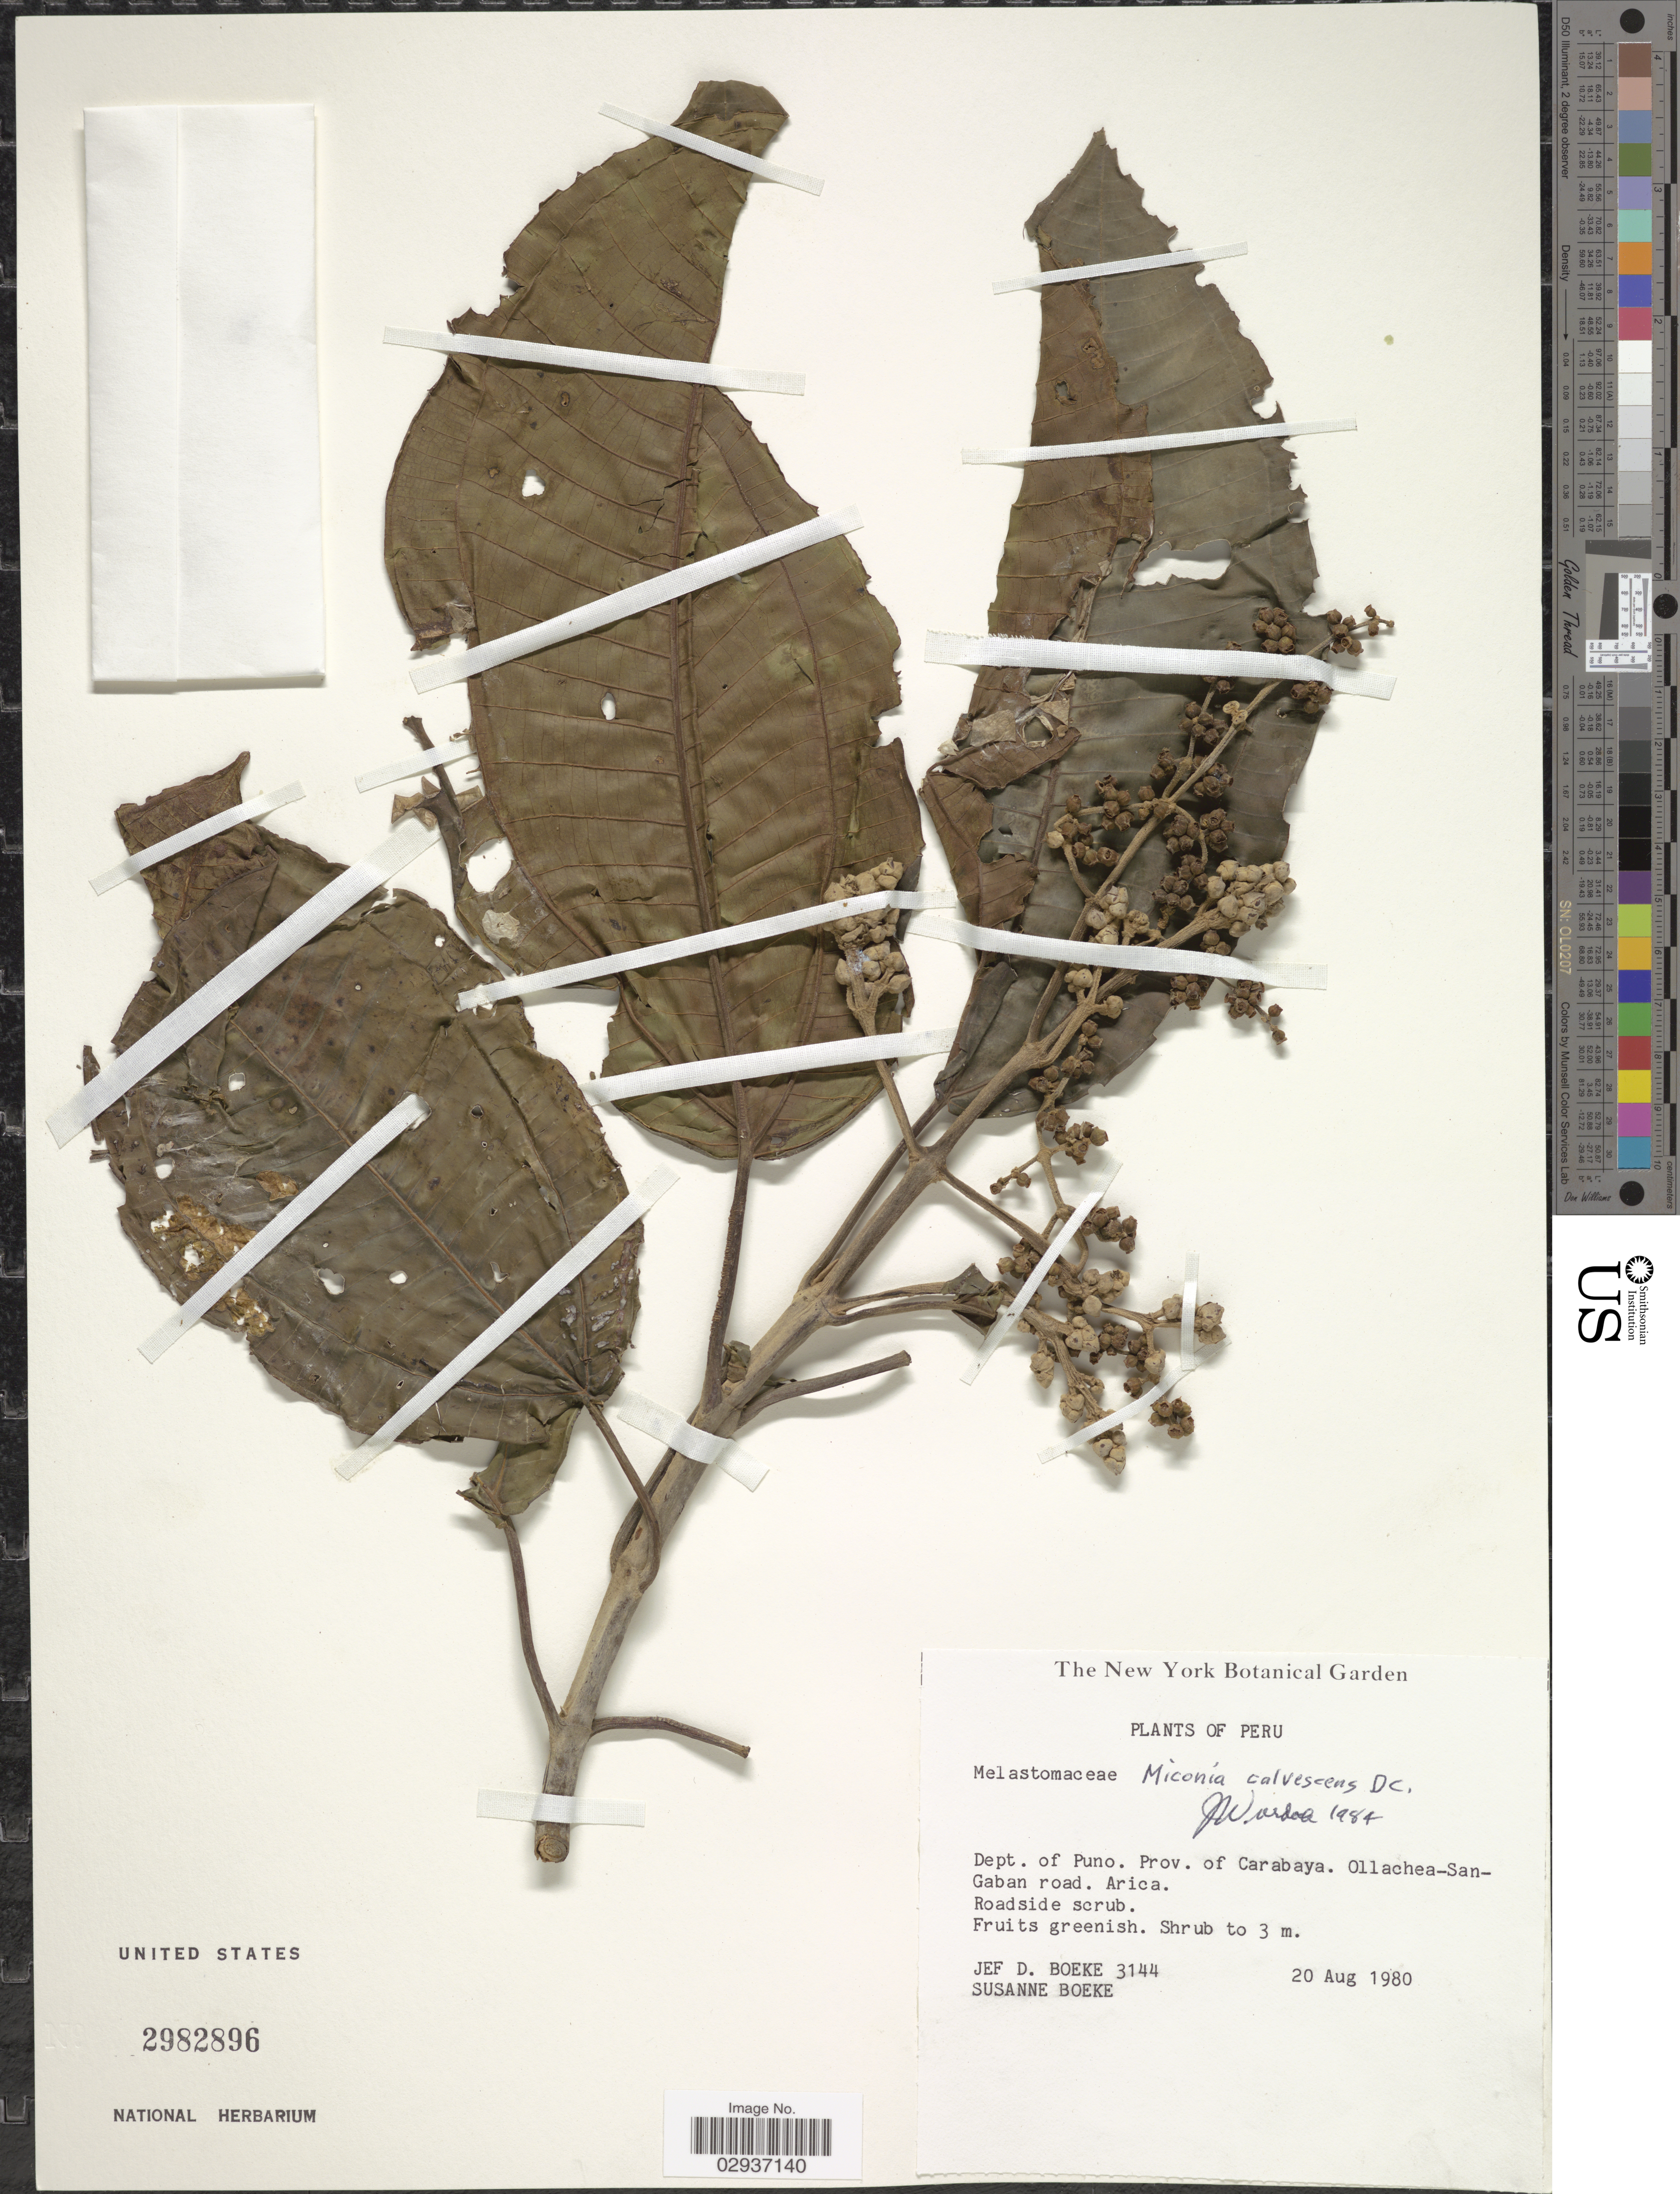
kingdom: Plantae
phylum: Tracheophyta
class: Magnoliopsida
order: Myrtales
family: Melastomataceae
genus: Miconia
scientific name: Miconia calvescens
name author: DC.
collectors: J. Boeke & S. Boeke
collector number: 3144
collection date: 1980-08-20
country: Peru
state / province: Puno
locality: Dept. of Puno. Prov. of Carabaya. Ollachea-San-Gaban road. Arica.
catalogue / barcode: US 2982896